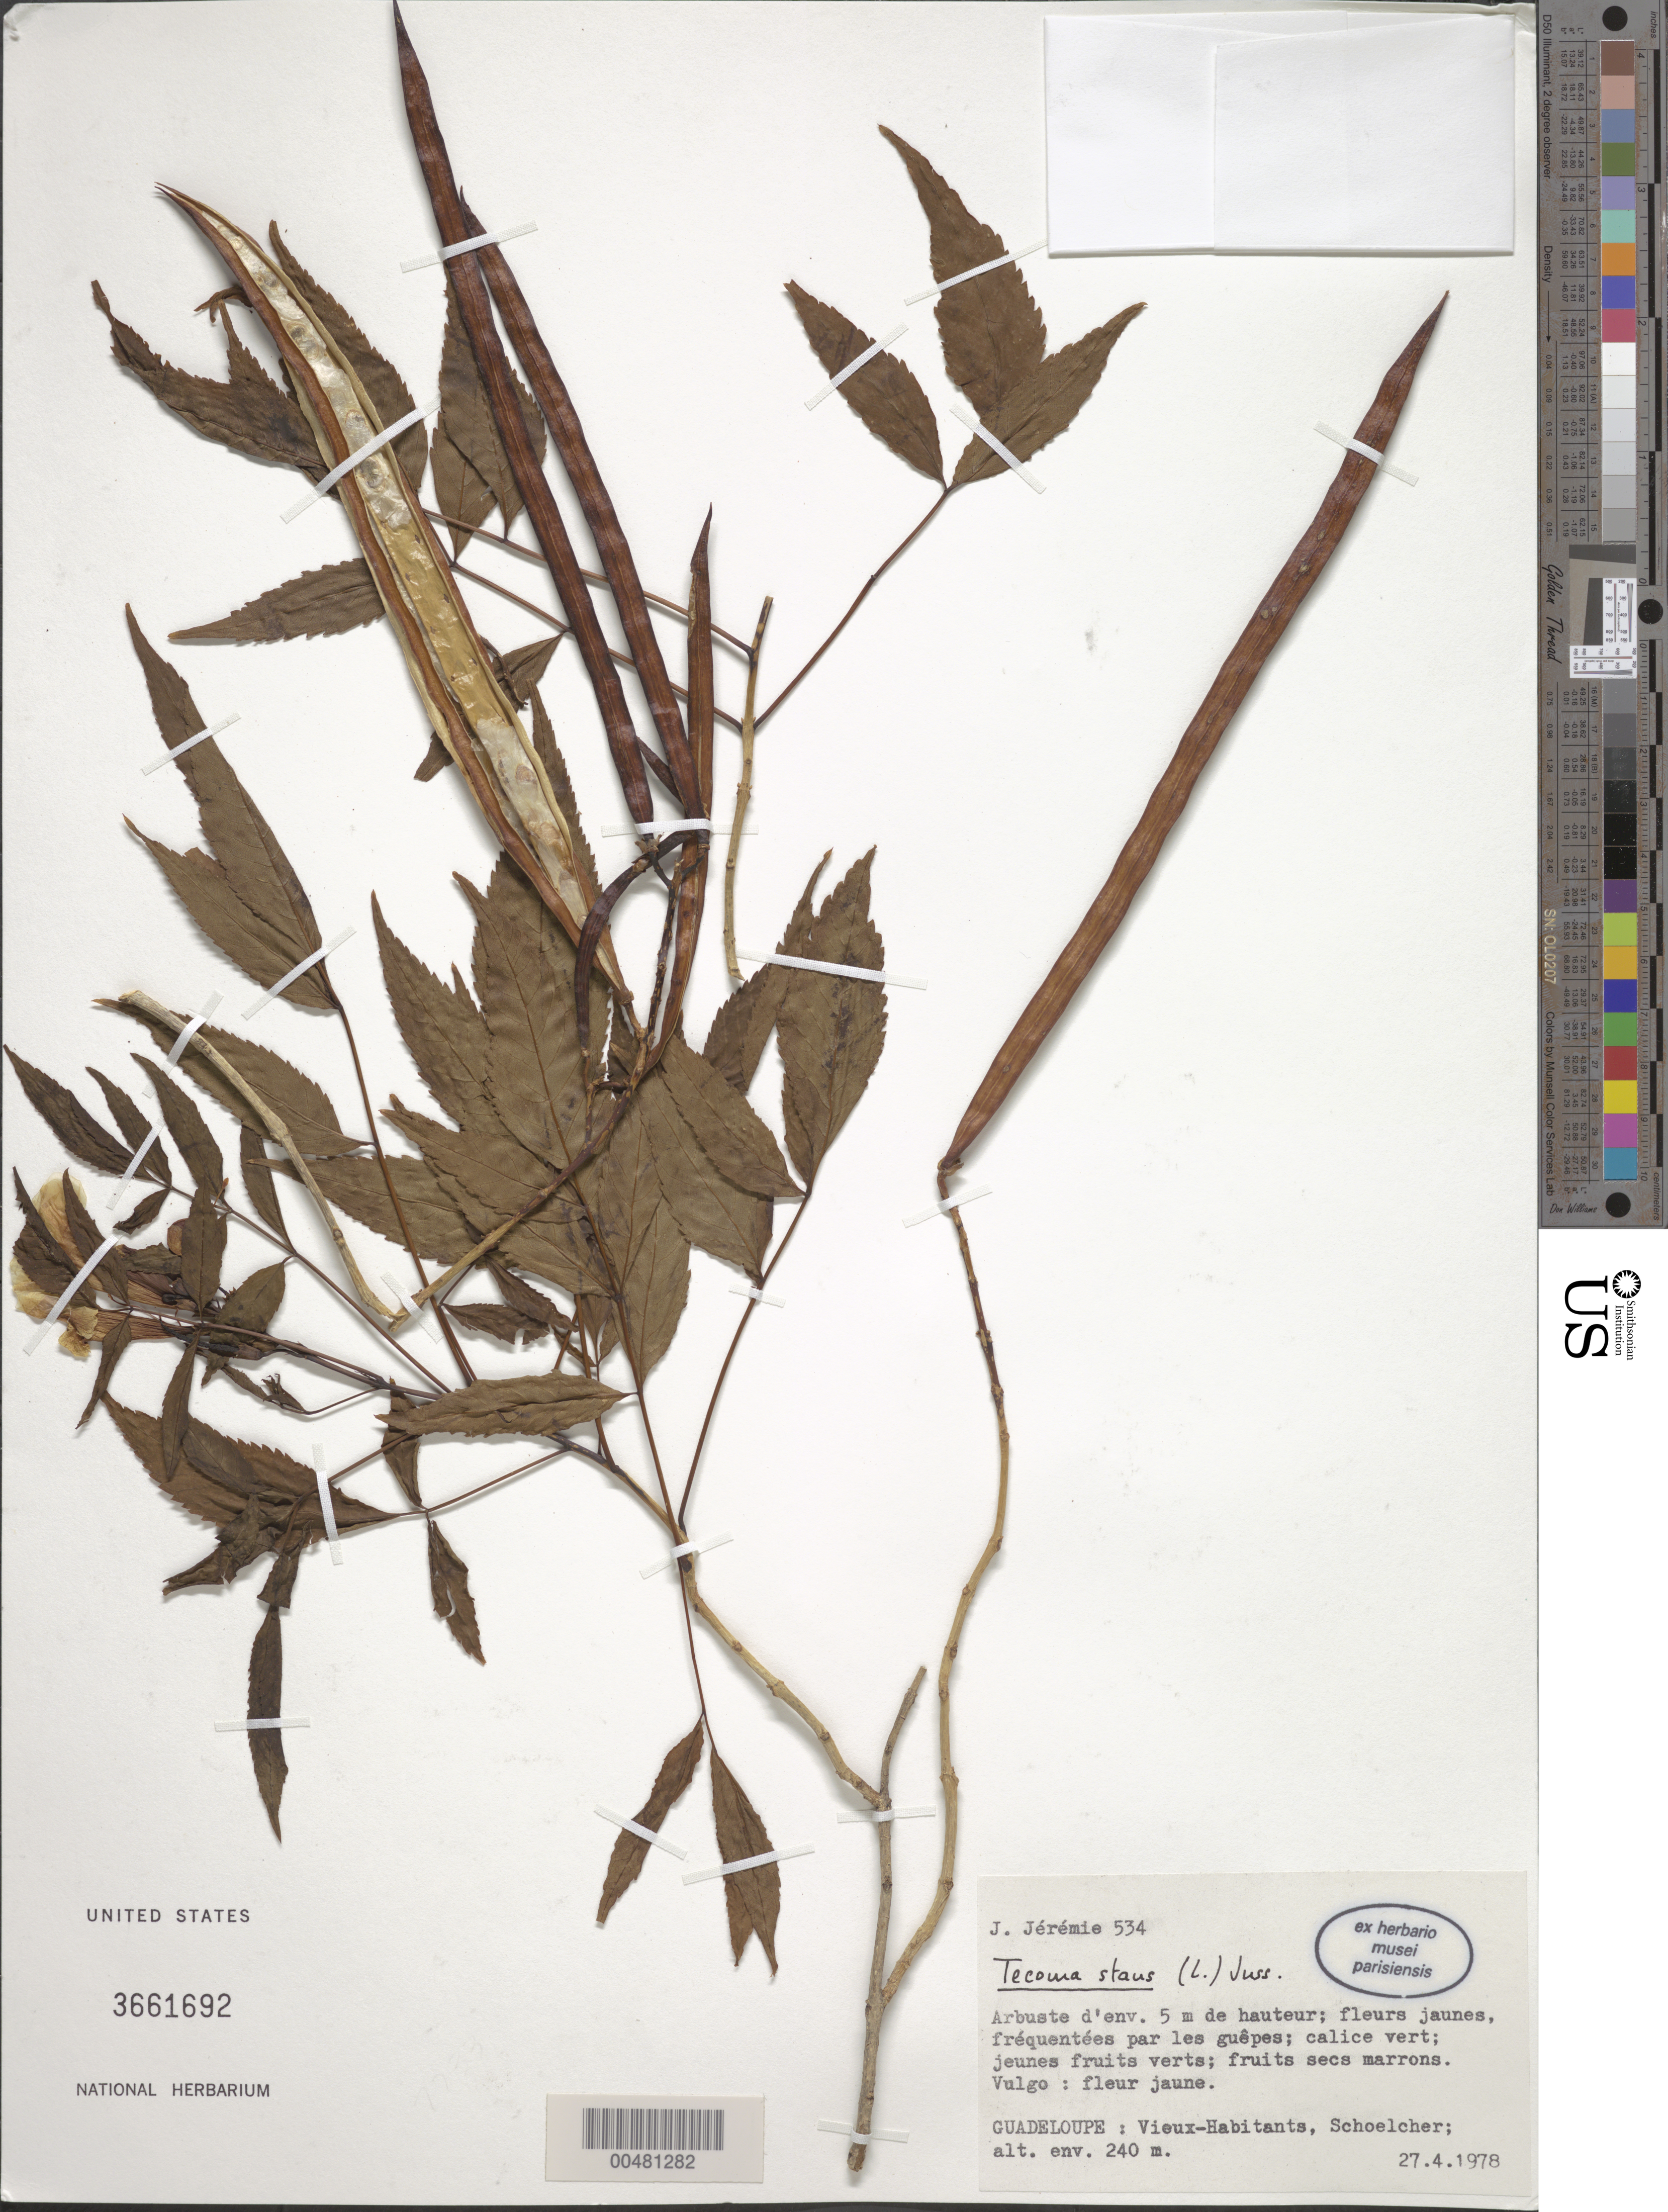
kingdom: Plantae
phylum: Tracheophyta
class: Magnoliopsida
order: Lamiales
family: Bignoniaceae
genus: Tecoma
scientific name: Tecoma stans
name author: (L.) Juss. ex Kunth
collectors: J. Jérémie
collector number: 534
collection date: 1978-04-27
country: Guadeloupe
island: Basse-Terre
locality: Vieux-Habitants, Schoelcher.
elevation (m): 240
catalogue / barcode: US 3661692